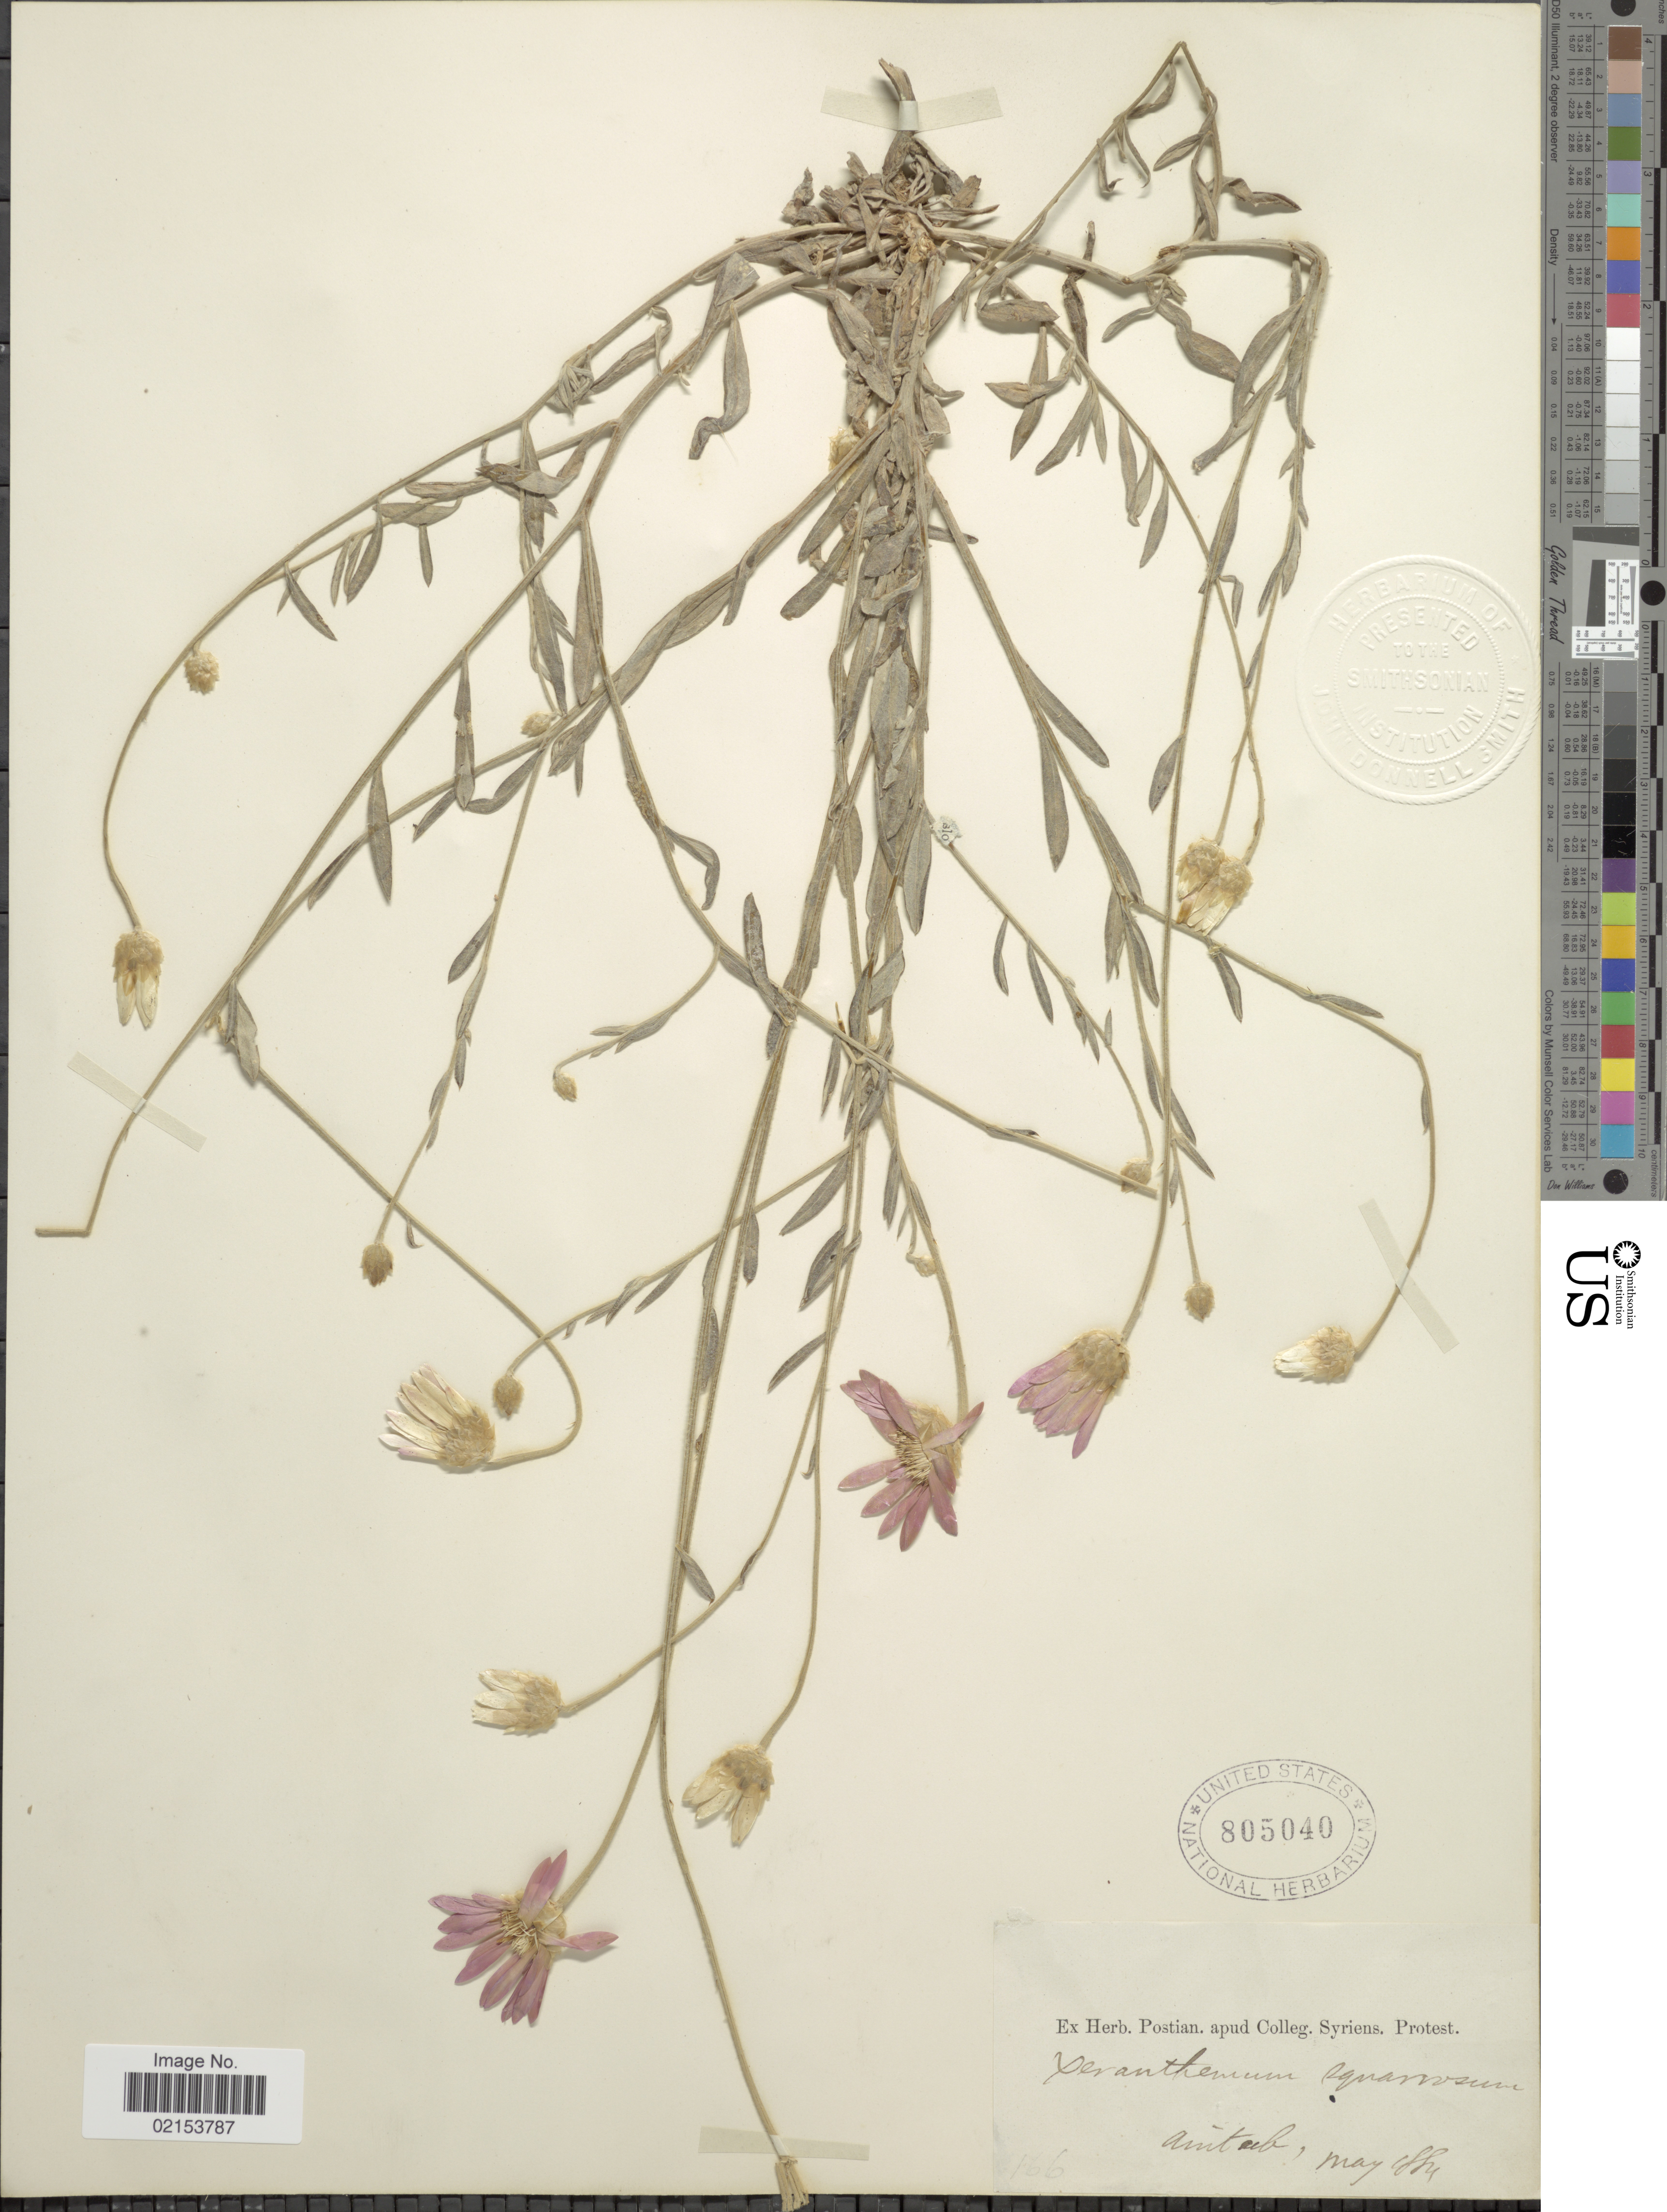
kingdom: Plantae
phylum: Tracheophyta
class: Magnoliopsida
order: Asterales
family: Asteraceae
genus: Xeranthemum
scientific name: Xeranthemum squarrosum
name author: Boiss.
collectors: ex herb. Postian. apud Colleg. Syriens. Protest. USE "Fannie P. A. Shepard" (10308853) AS PRIMARY COLLECTOR INSTEAD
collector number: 106?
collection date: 1884-05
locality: Amitab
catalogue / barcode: US 805040